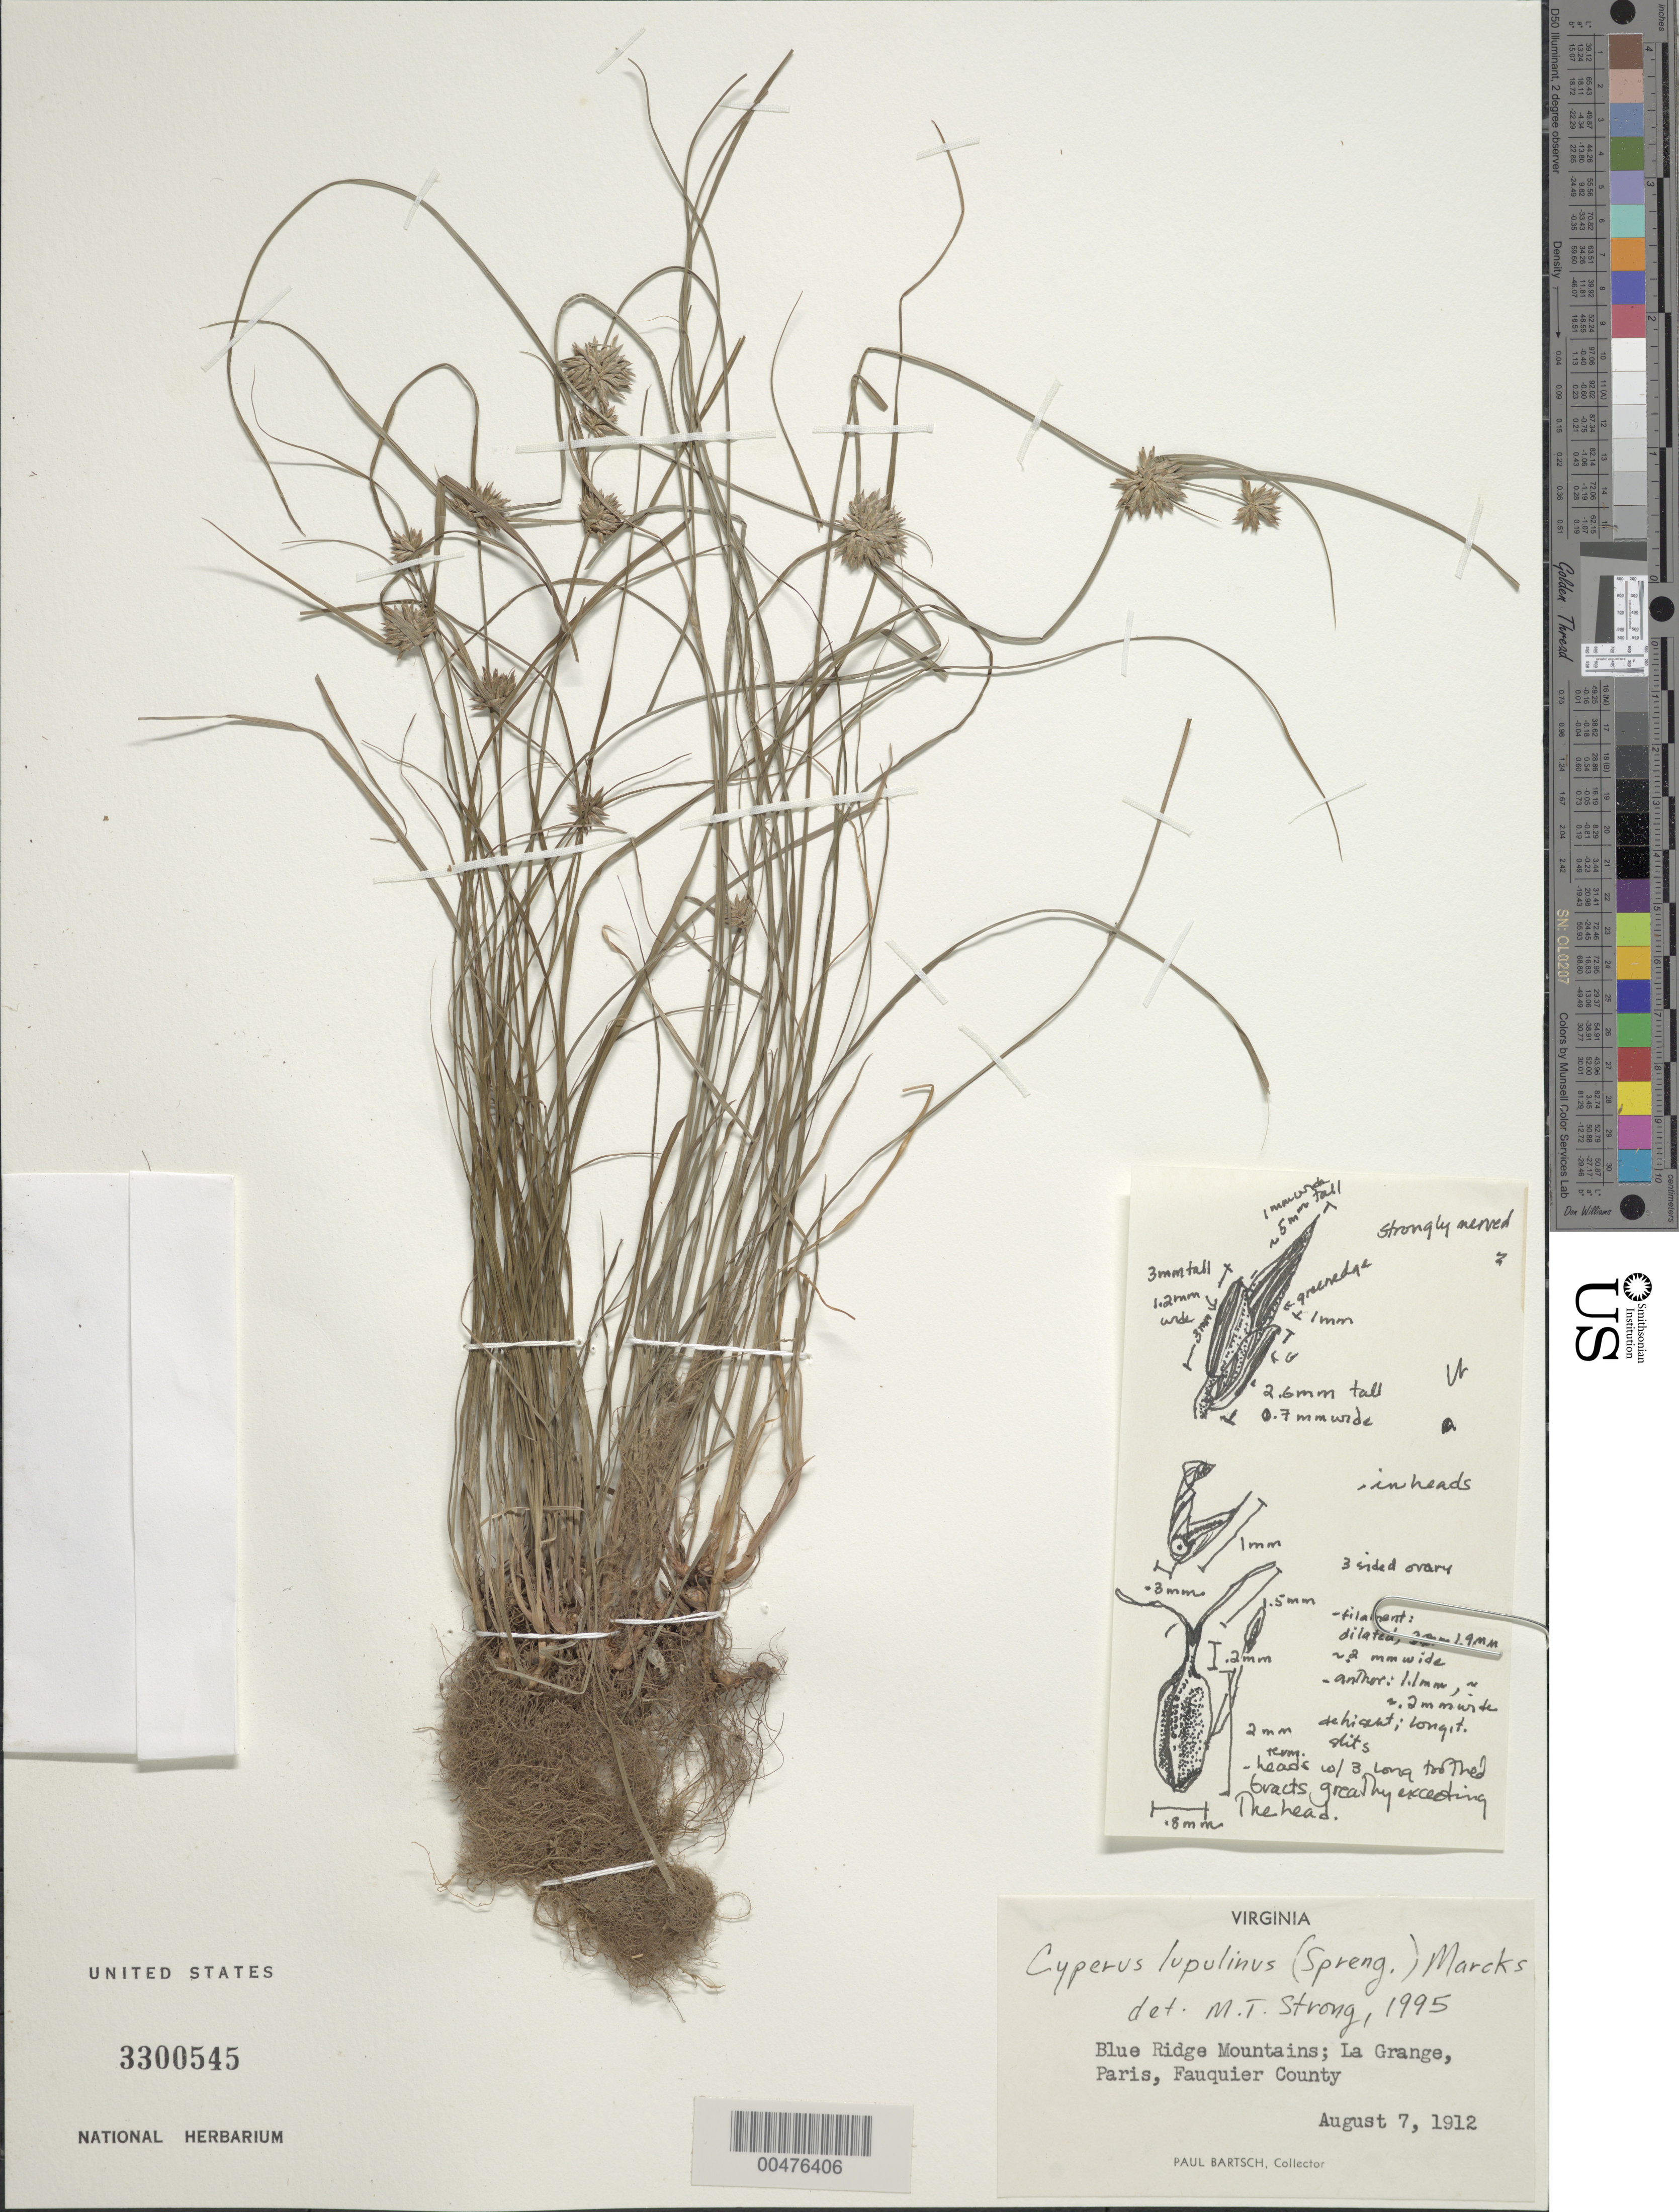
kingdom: Plantae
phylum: Tracheophyta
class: Liliopsida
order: Poales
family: Cyperaceae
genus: Cyperus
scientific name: Cyperus lupulinus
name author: (Spreng.) Marcks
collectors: P. Bartsch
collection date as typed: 07 Aug 1912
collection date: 1912-08-07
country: United States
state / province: Virginia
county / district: Fauquier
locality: Blue Ridge Mountains, La Grange, Paris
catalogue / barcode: US 3300545